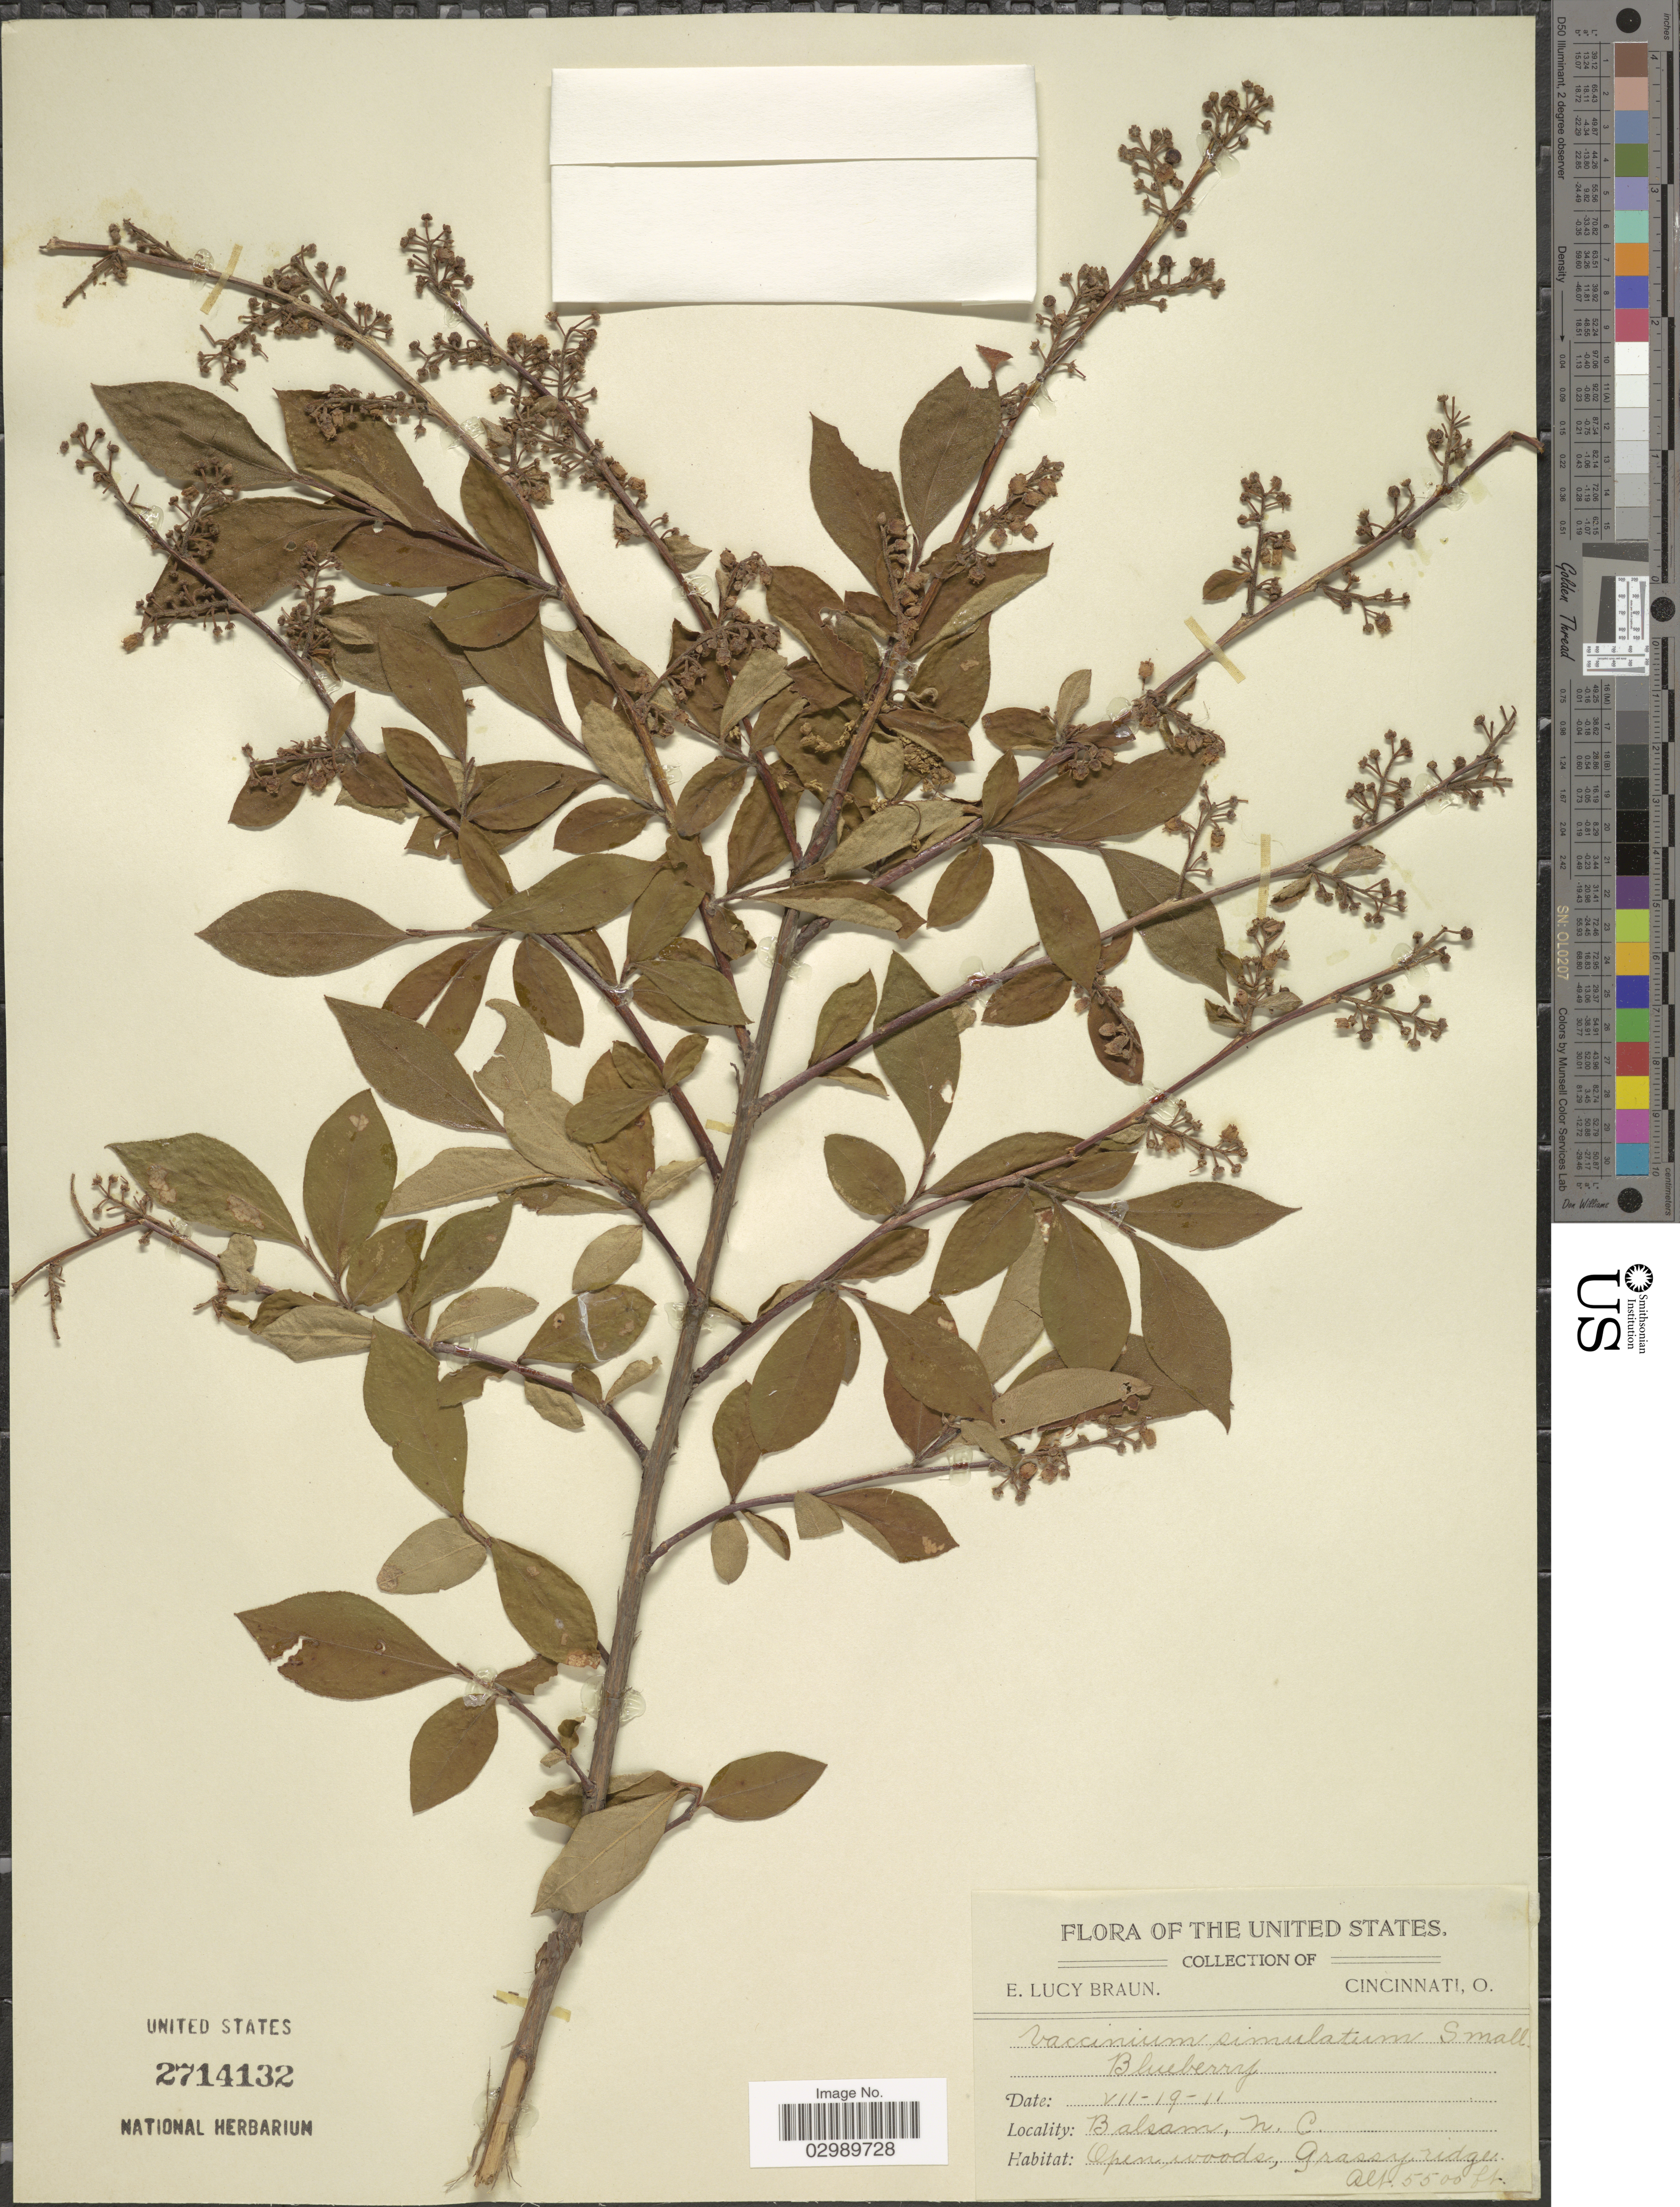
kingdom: Plantae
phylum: Tracheophyta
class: Magnoliopsida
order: Ericales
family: Ericaceae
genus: Vaccinium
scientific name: Vaccinium simulatum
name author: Small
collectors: E. L. Braun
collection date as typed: Transcribed d/m/y: 19/7/11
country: United States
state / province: North Carolina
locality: Balsam, N. C.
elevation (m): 1676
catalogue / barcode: US 2714132